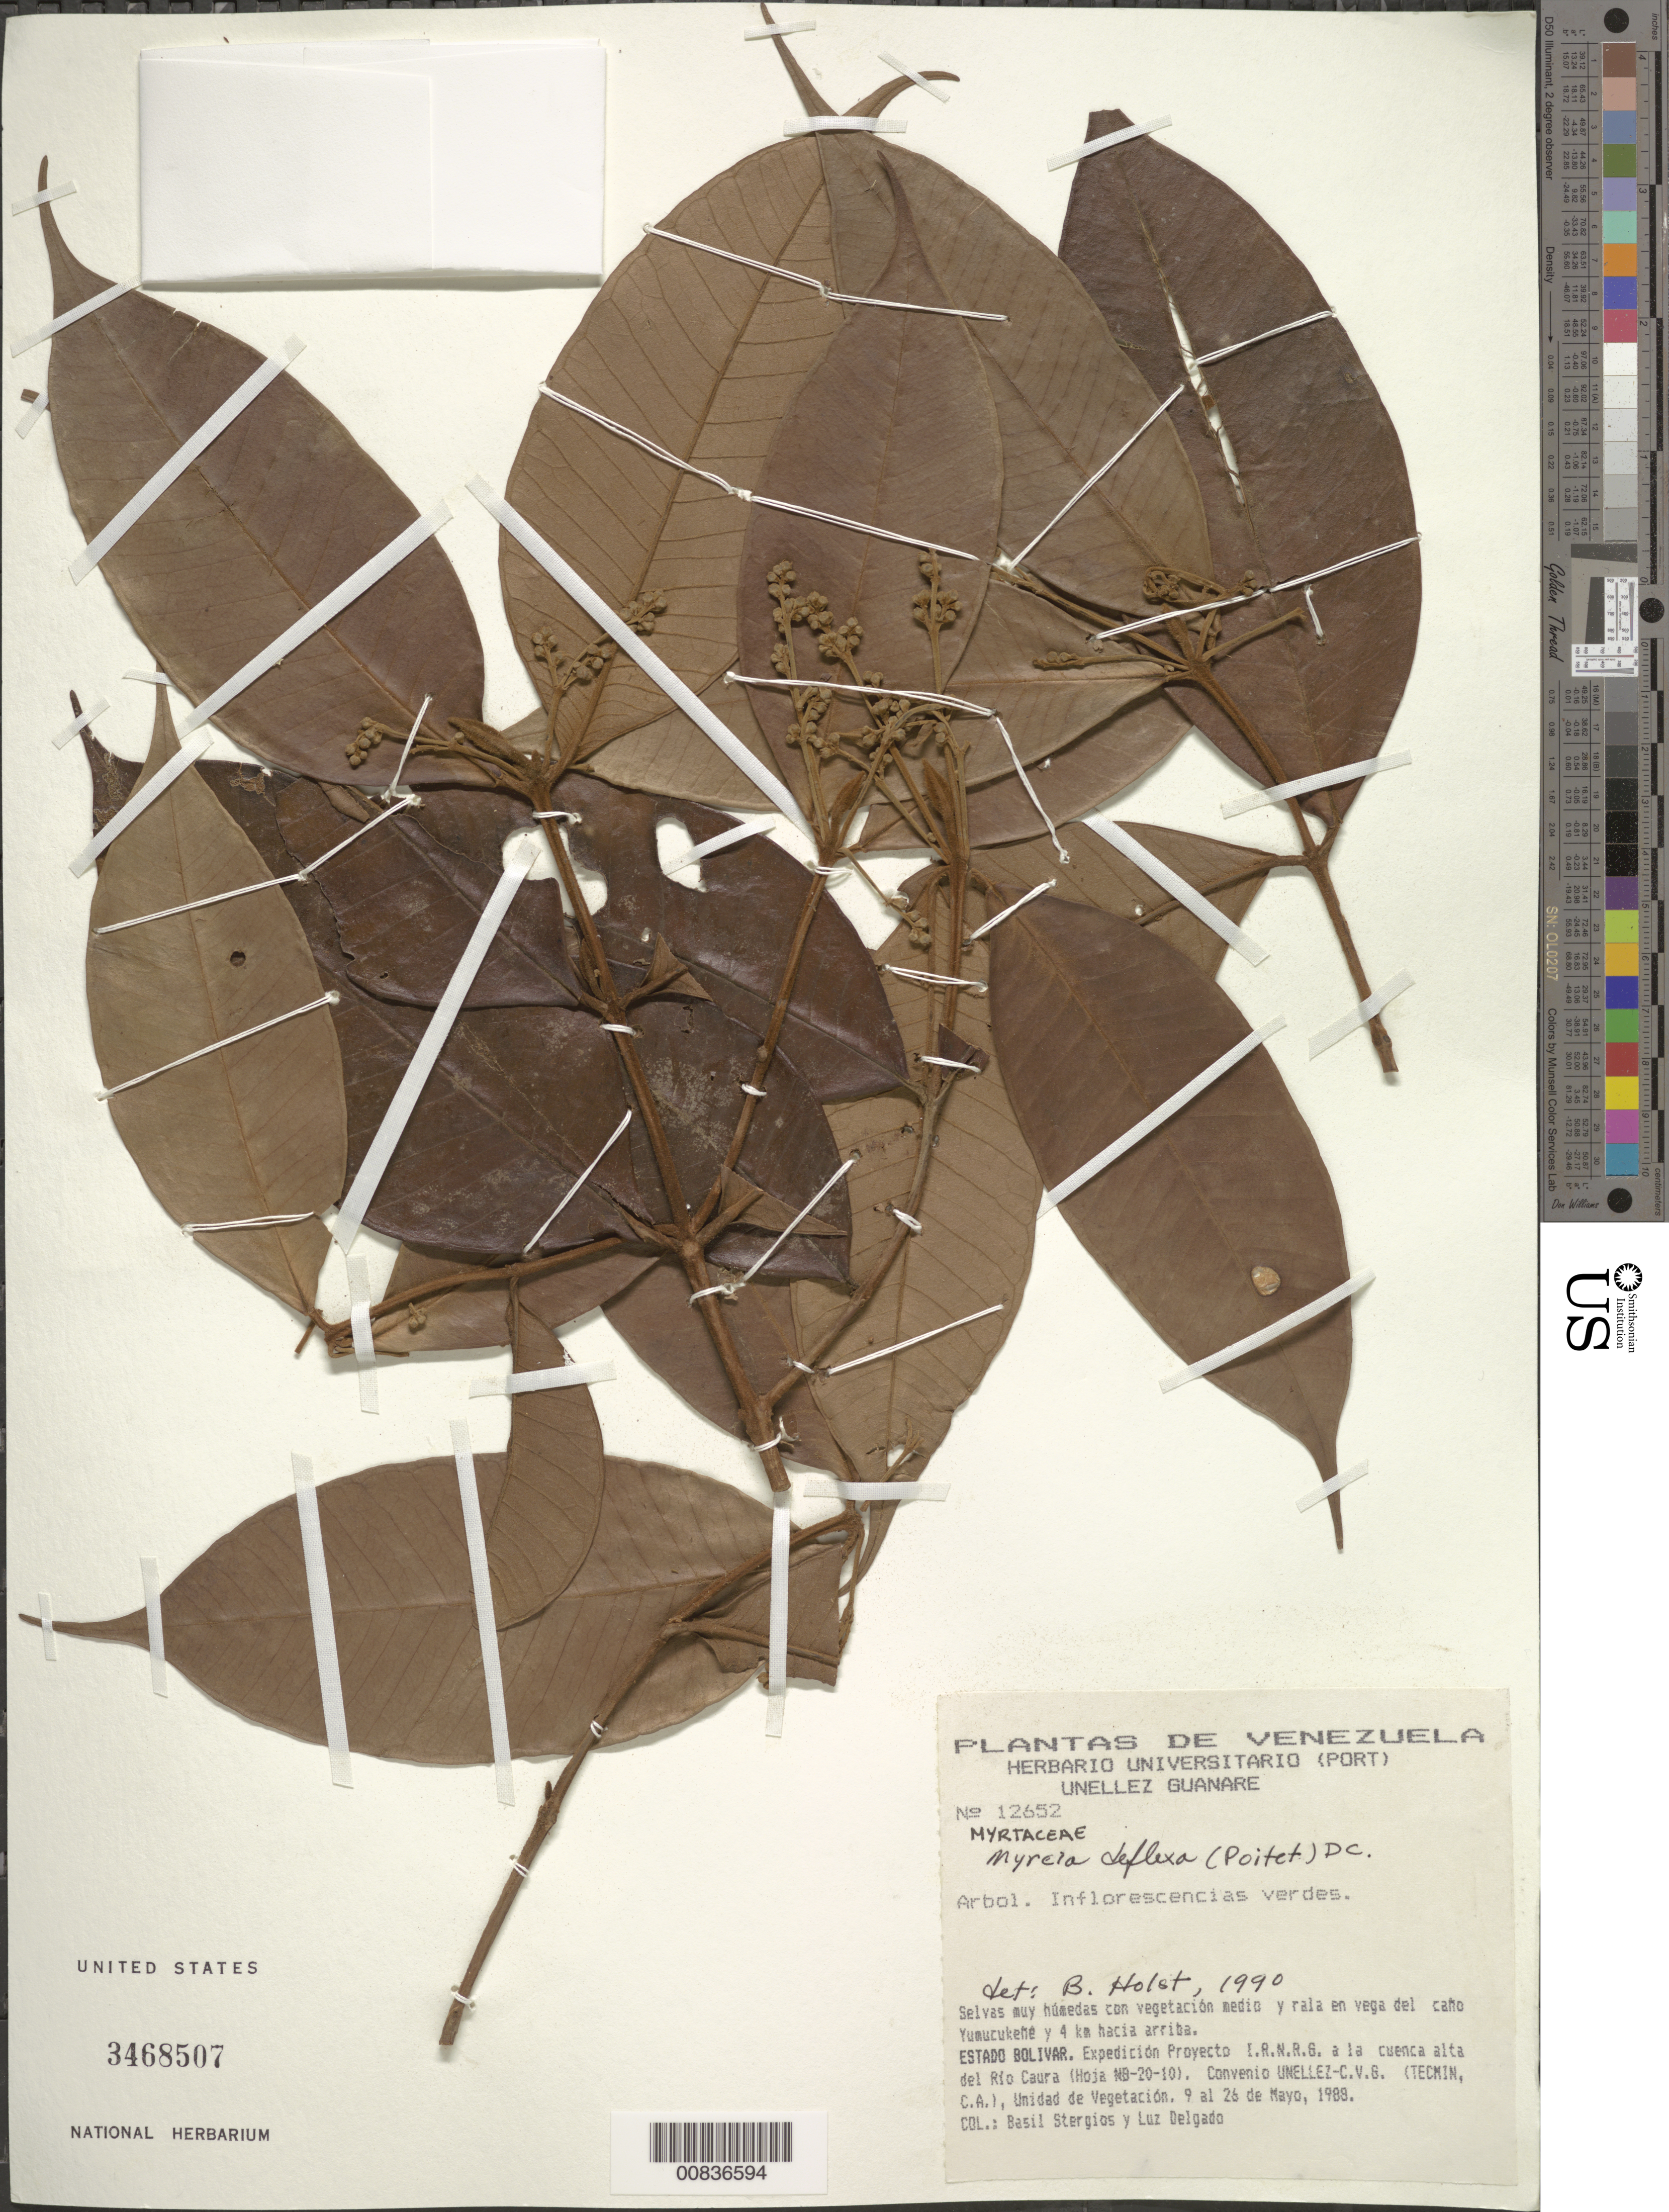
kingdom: Plantae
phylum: Tracheophyta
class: Magnoliopsida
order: Myrtales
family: Myrtaceae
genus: Myrcia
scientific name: Myrcia deflexa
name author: (Poir.) DC.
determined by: Holst, Bruce K.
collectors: B. G. Stergios & L. Delgado V.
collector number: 12652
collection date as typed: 9-May-88 to 26-May-88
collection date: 1988-05-09/1988-05-26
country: Venezuela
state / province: Bolívar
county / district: Sucre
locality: Caño Yumucukeñe y 4 km hacia arriba, cuenca alta del rio Caura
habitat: Selvas muy húmedas con vegetación medio y rala en vega del cano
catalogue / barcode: US 3468507